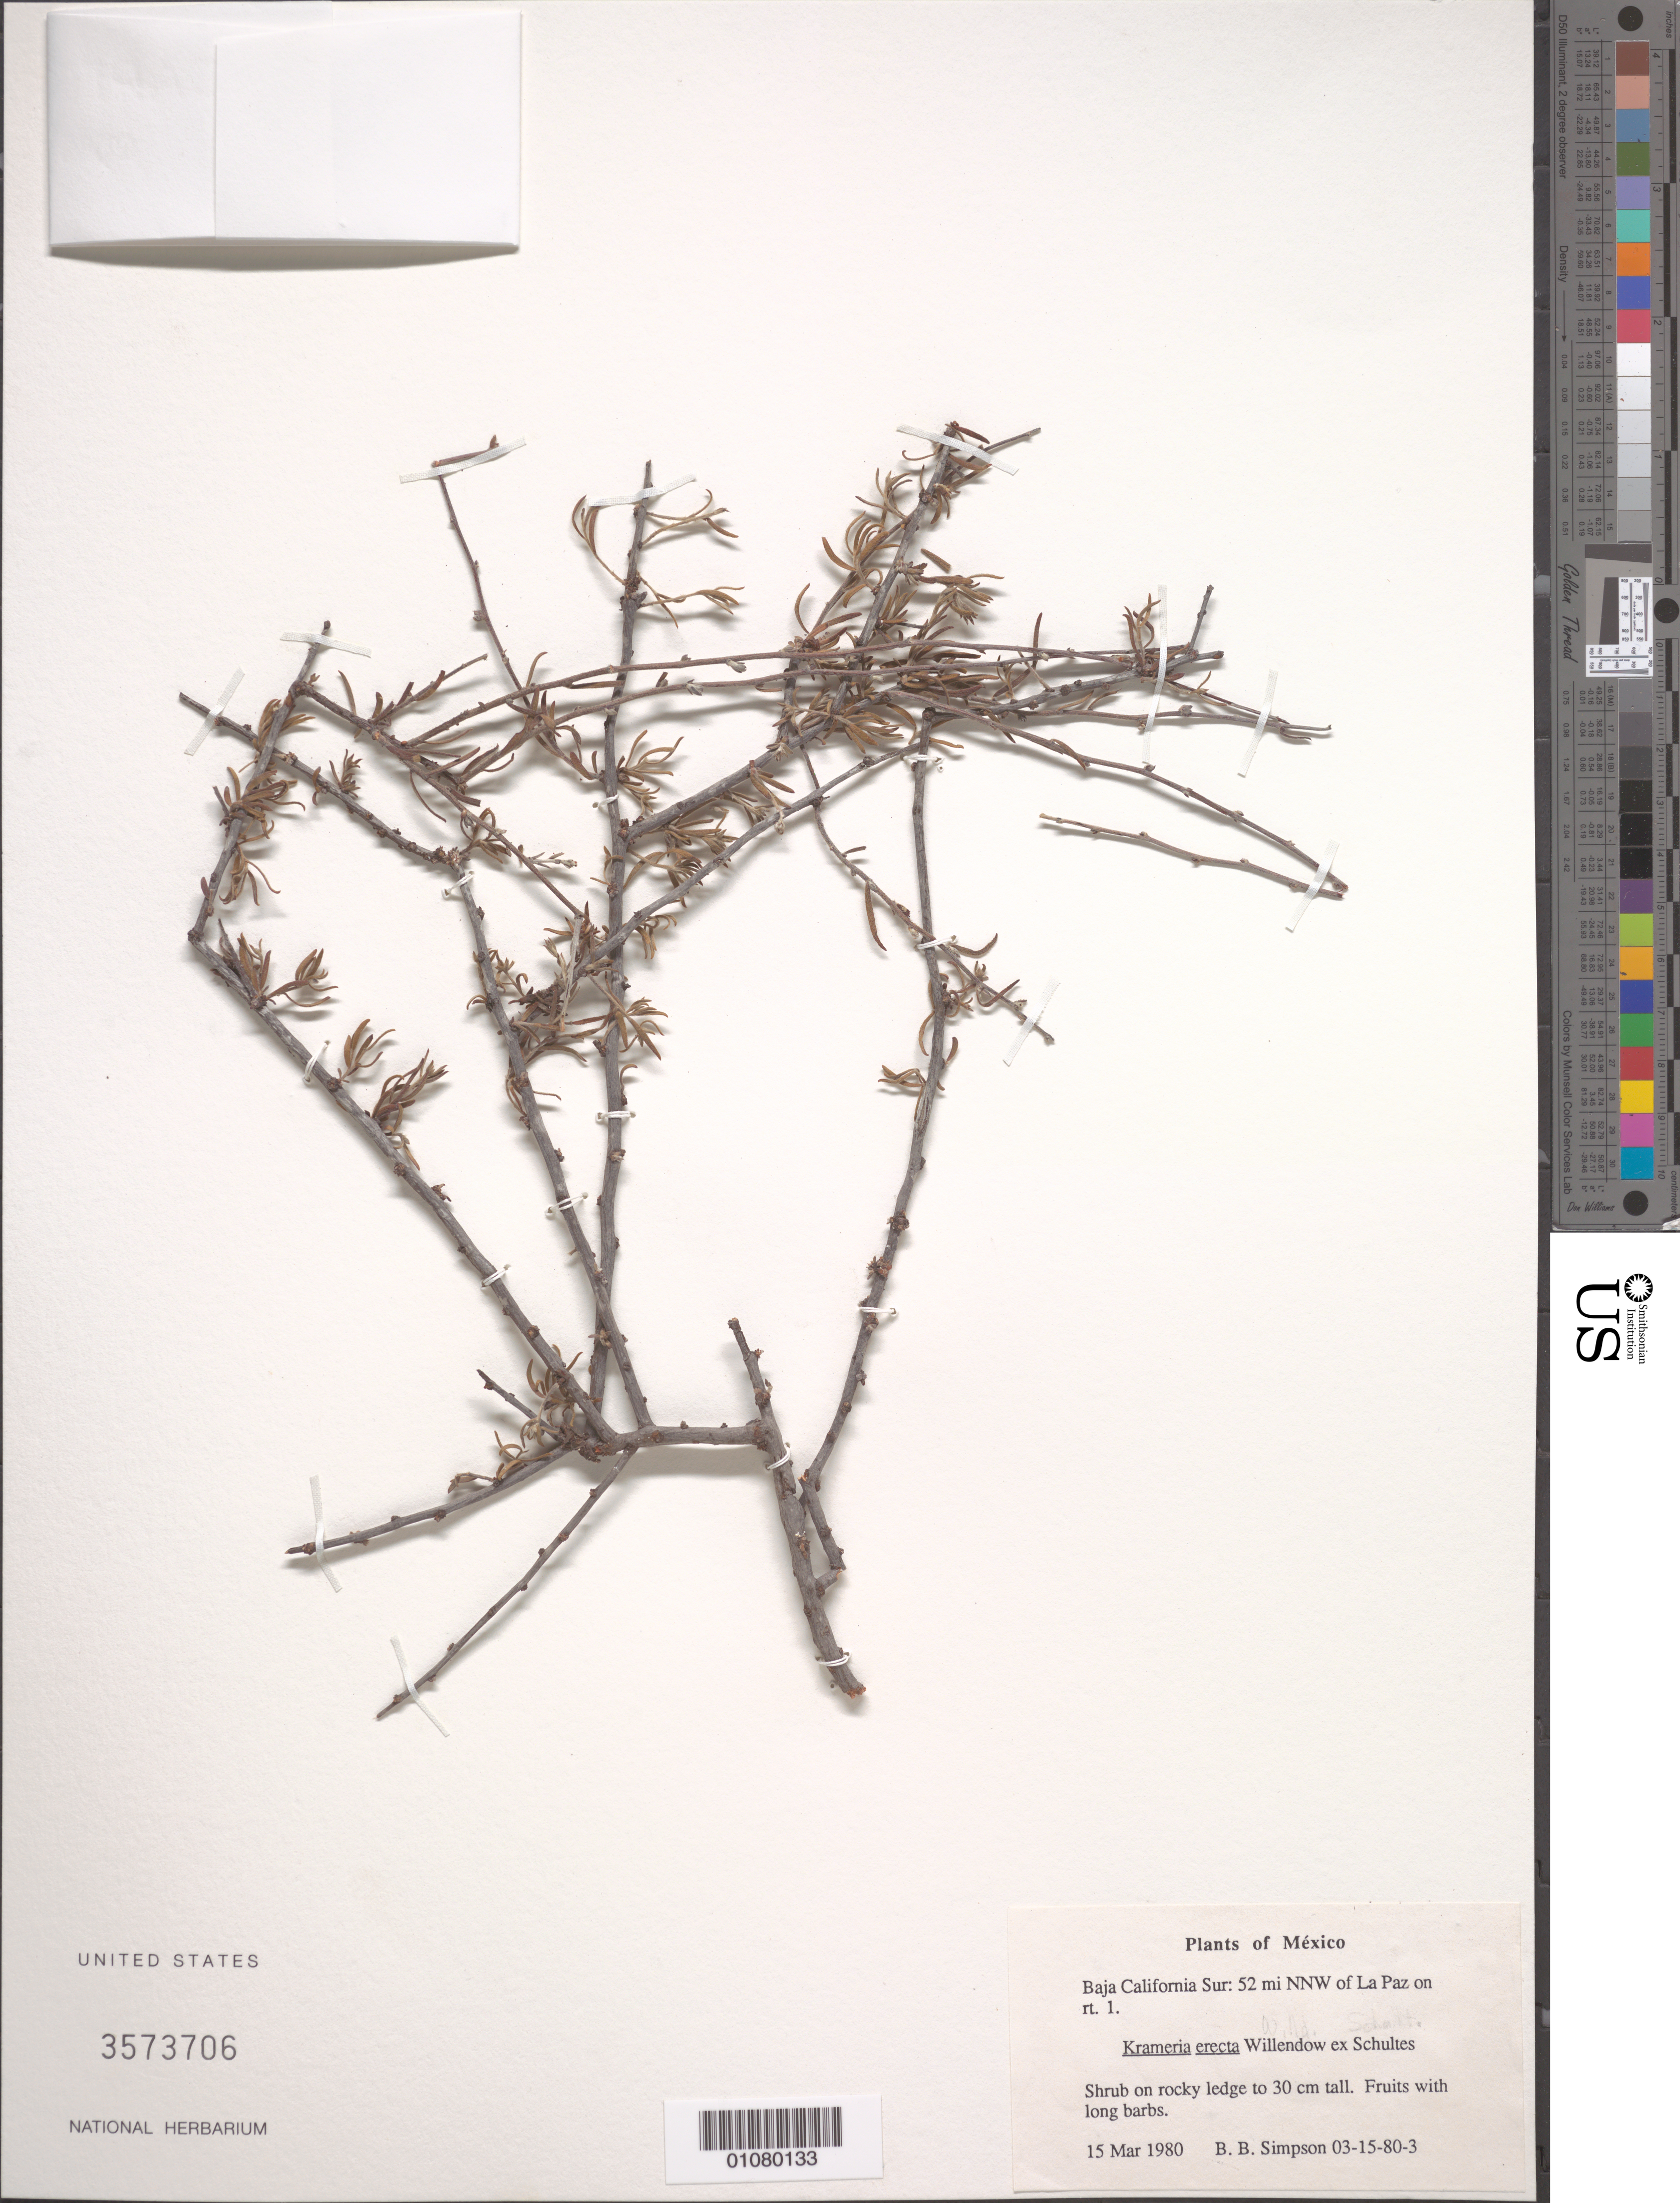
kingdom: Plantae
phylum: Tracheophyta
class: Magnoliopsida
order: Zygophyllales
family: Krameriaceae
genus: Krameria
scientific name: Krameria erecta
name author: Willd. ex Schult.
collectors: B. B. Simpson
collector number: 03-15-80-3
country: Mexico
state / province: Baja California Sur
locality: NNW of La Paz on rt. 1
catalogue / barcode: US 3573706